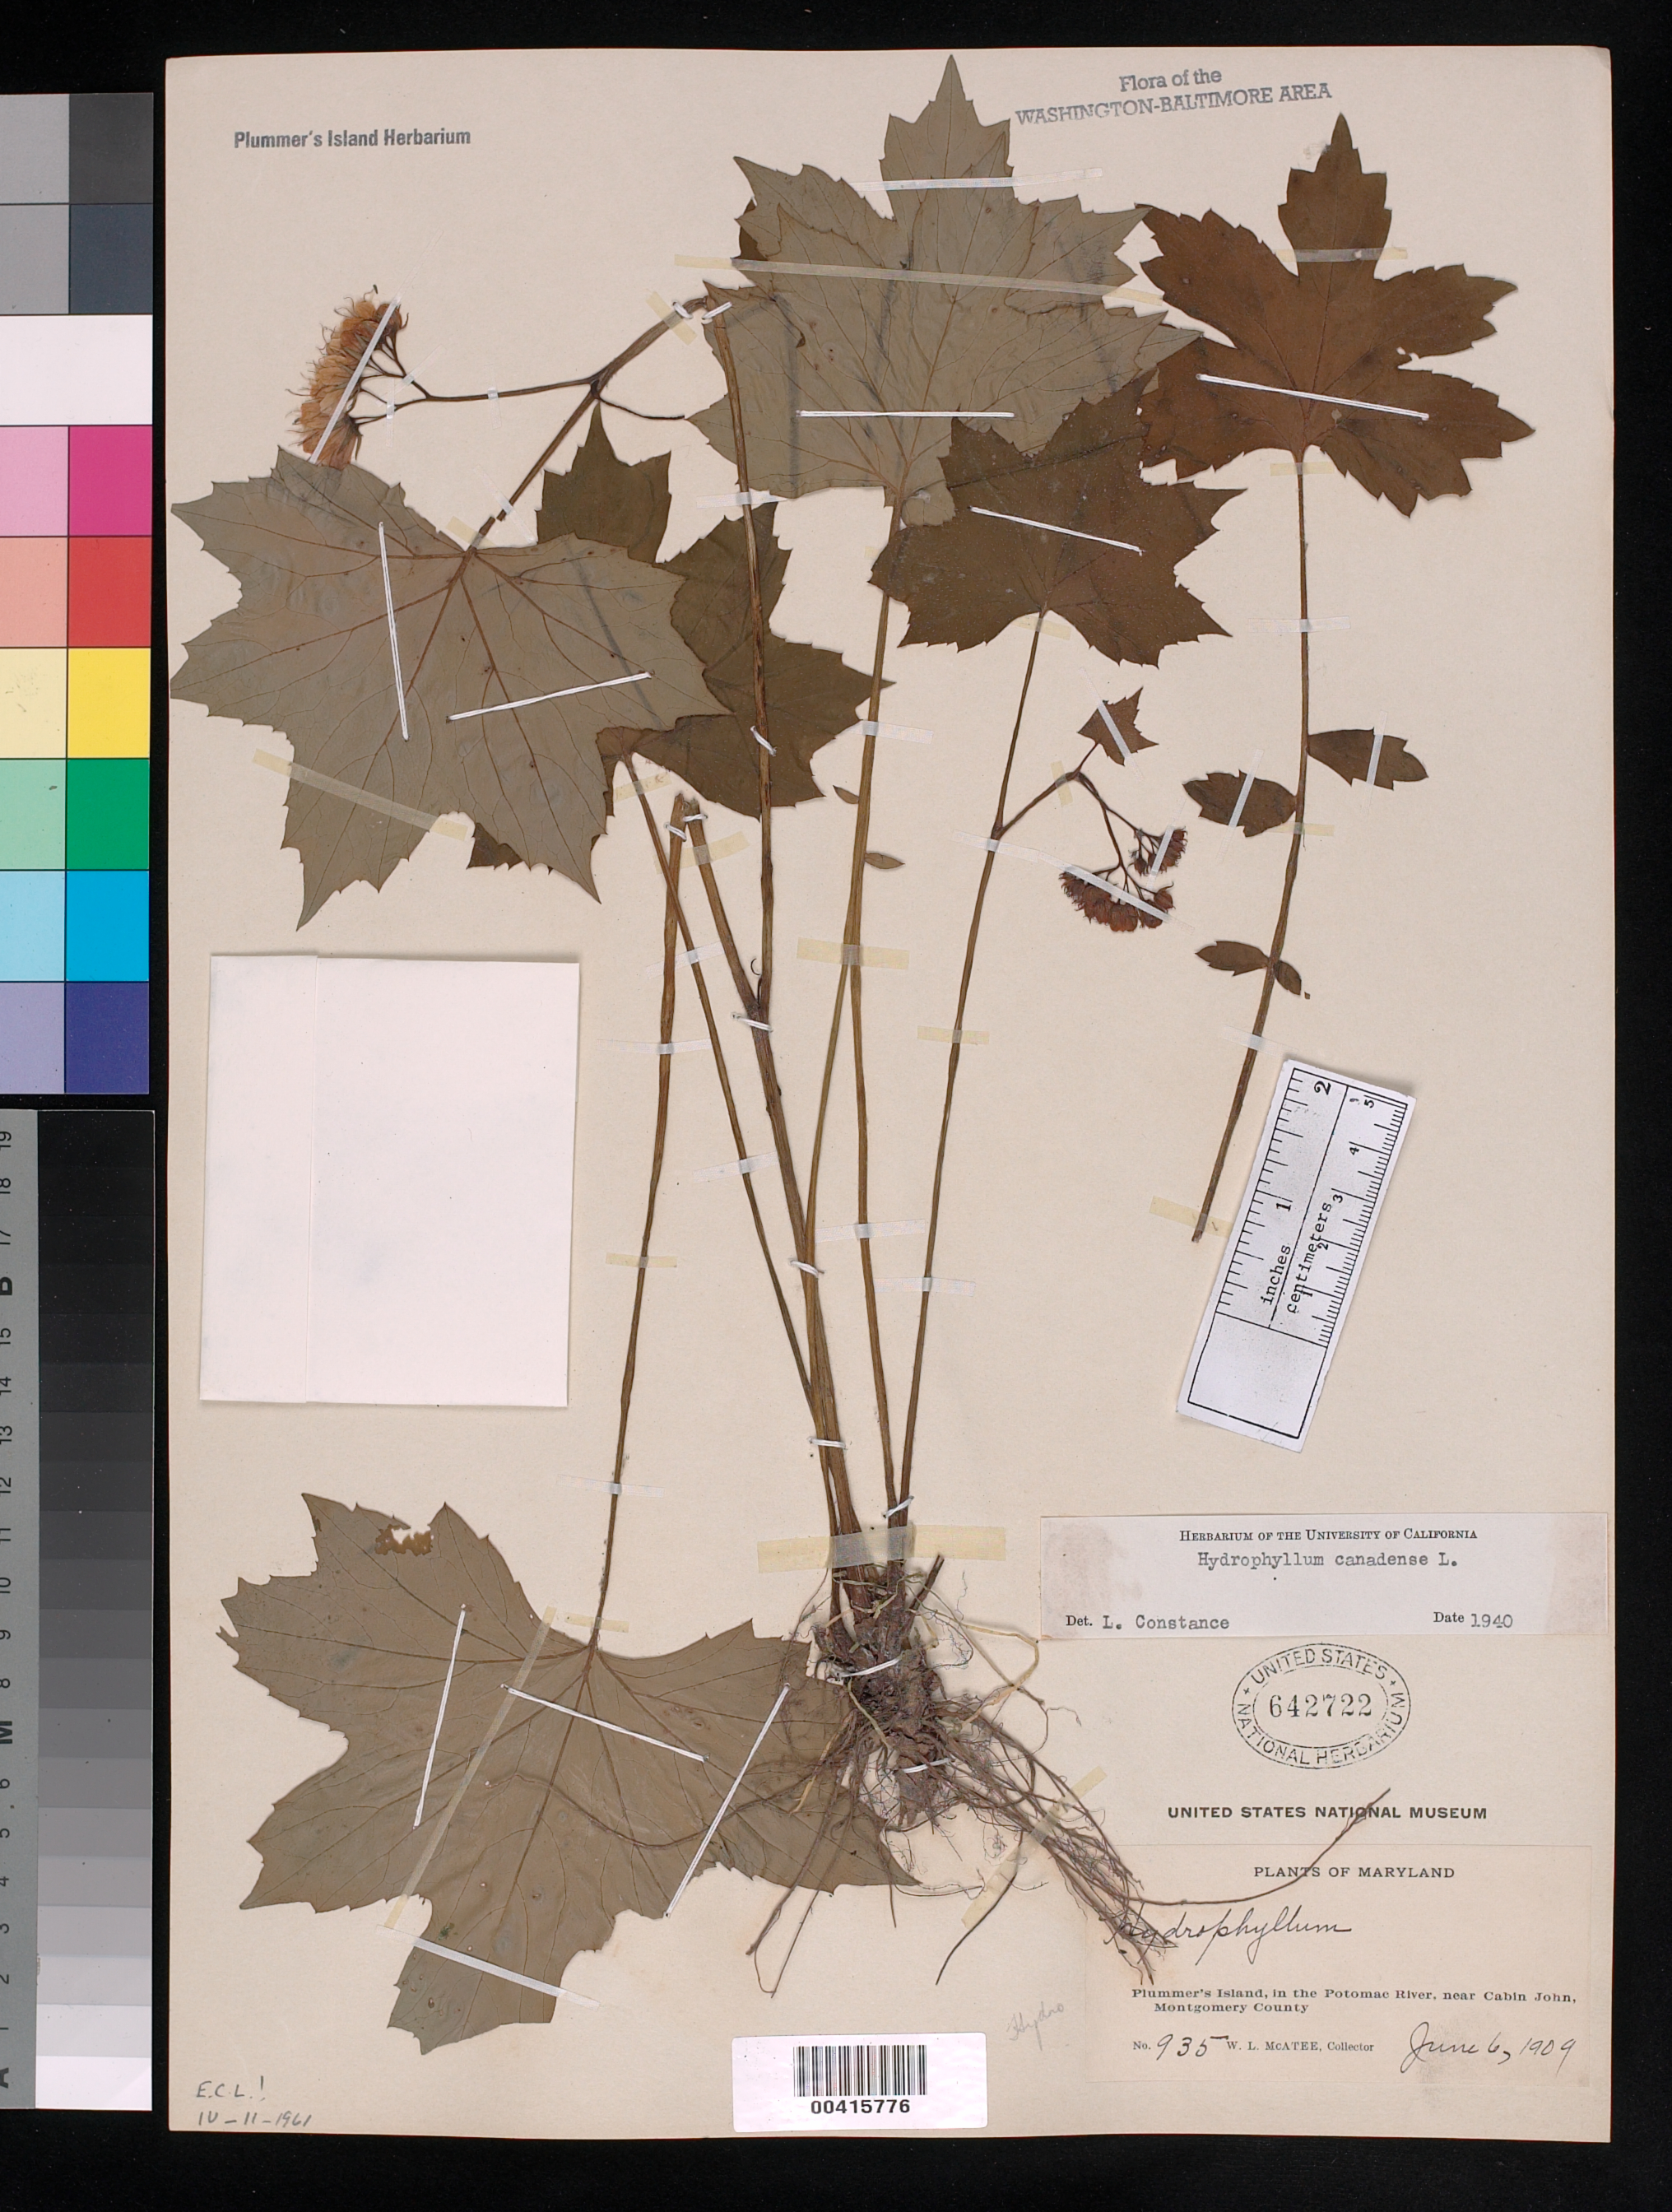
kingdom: Plantae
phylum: Tracheophyta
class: Magnoliopsida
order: Boraginales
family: Hydrophyllaceae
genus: Hydrophyllum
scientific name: Hydrophyllum canadense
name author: L.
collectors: W. McAtee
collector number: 935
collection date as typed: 06 Jun 1909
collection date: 1909-06-06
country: United States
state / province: Maryland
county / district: Montgomery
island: Plummers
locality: Plummer's Island C. & O. Canal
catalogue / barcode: US 642722